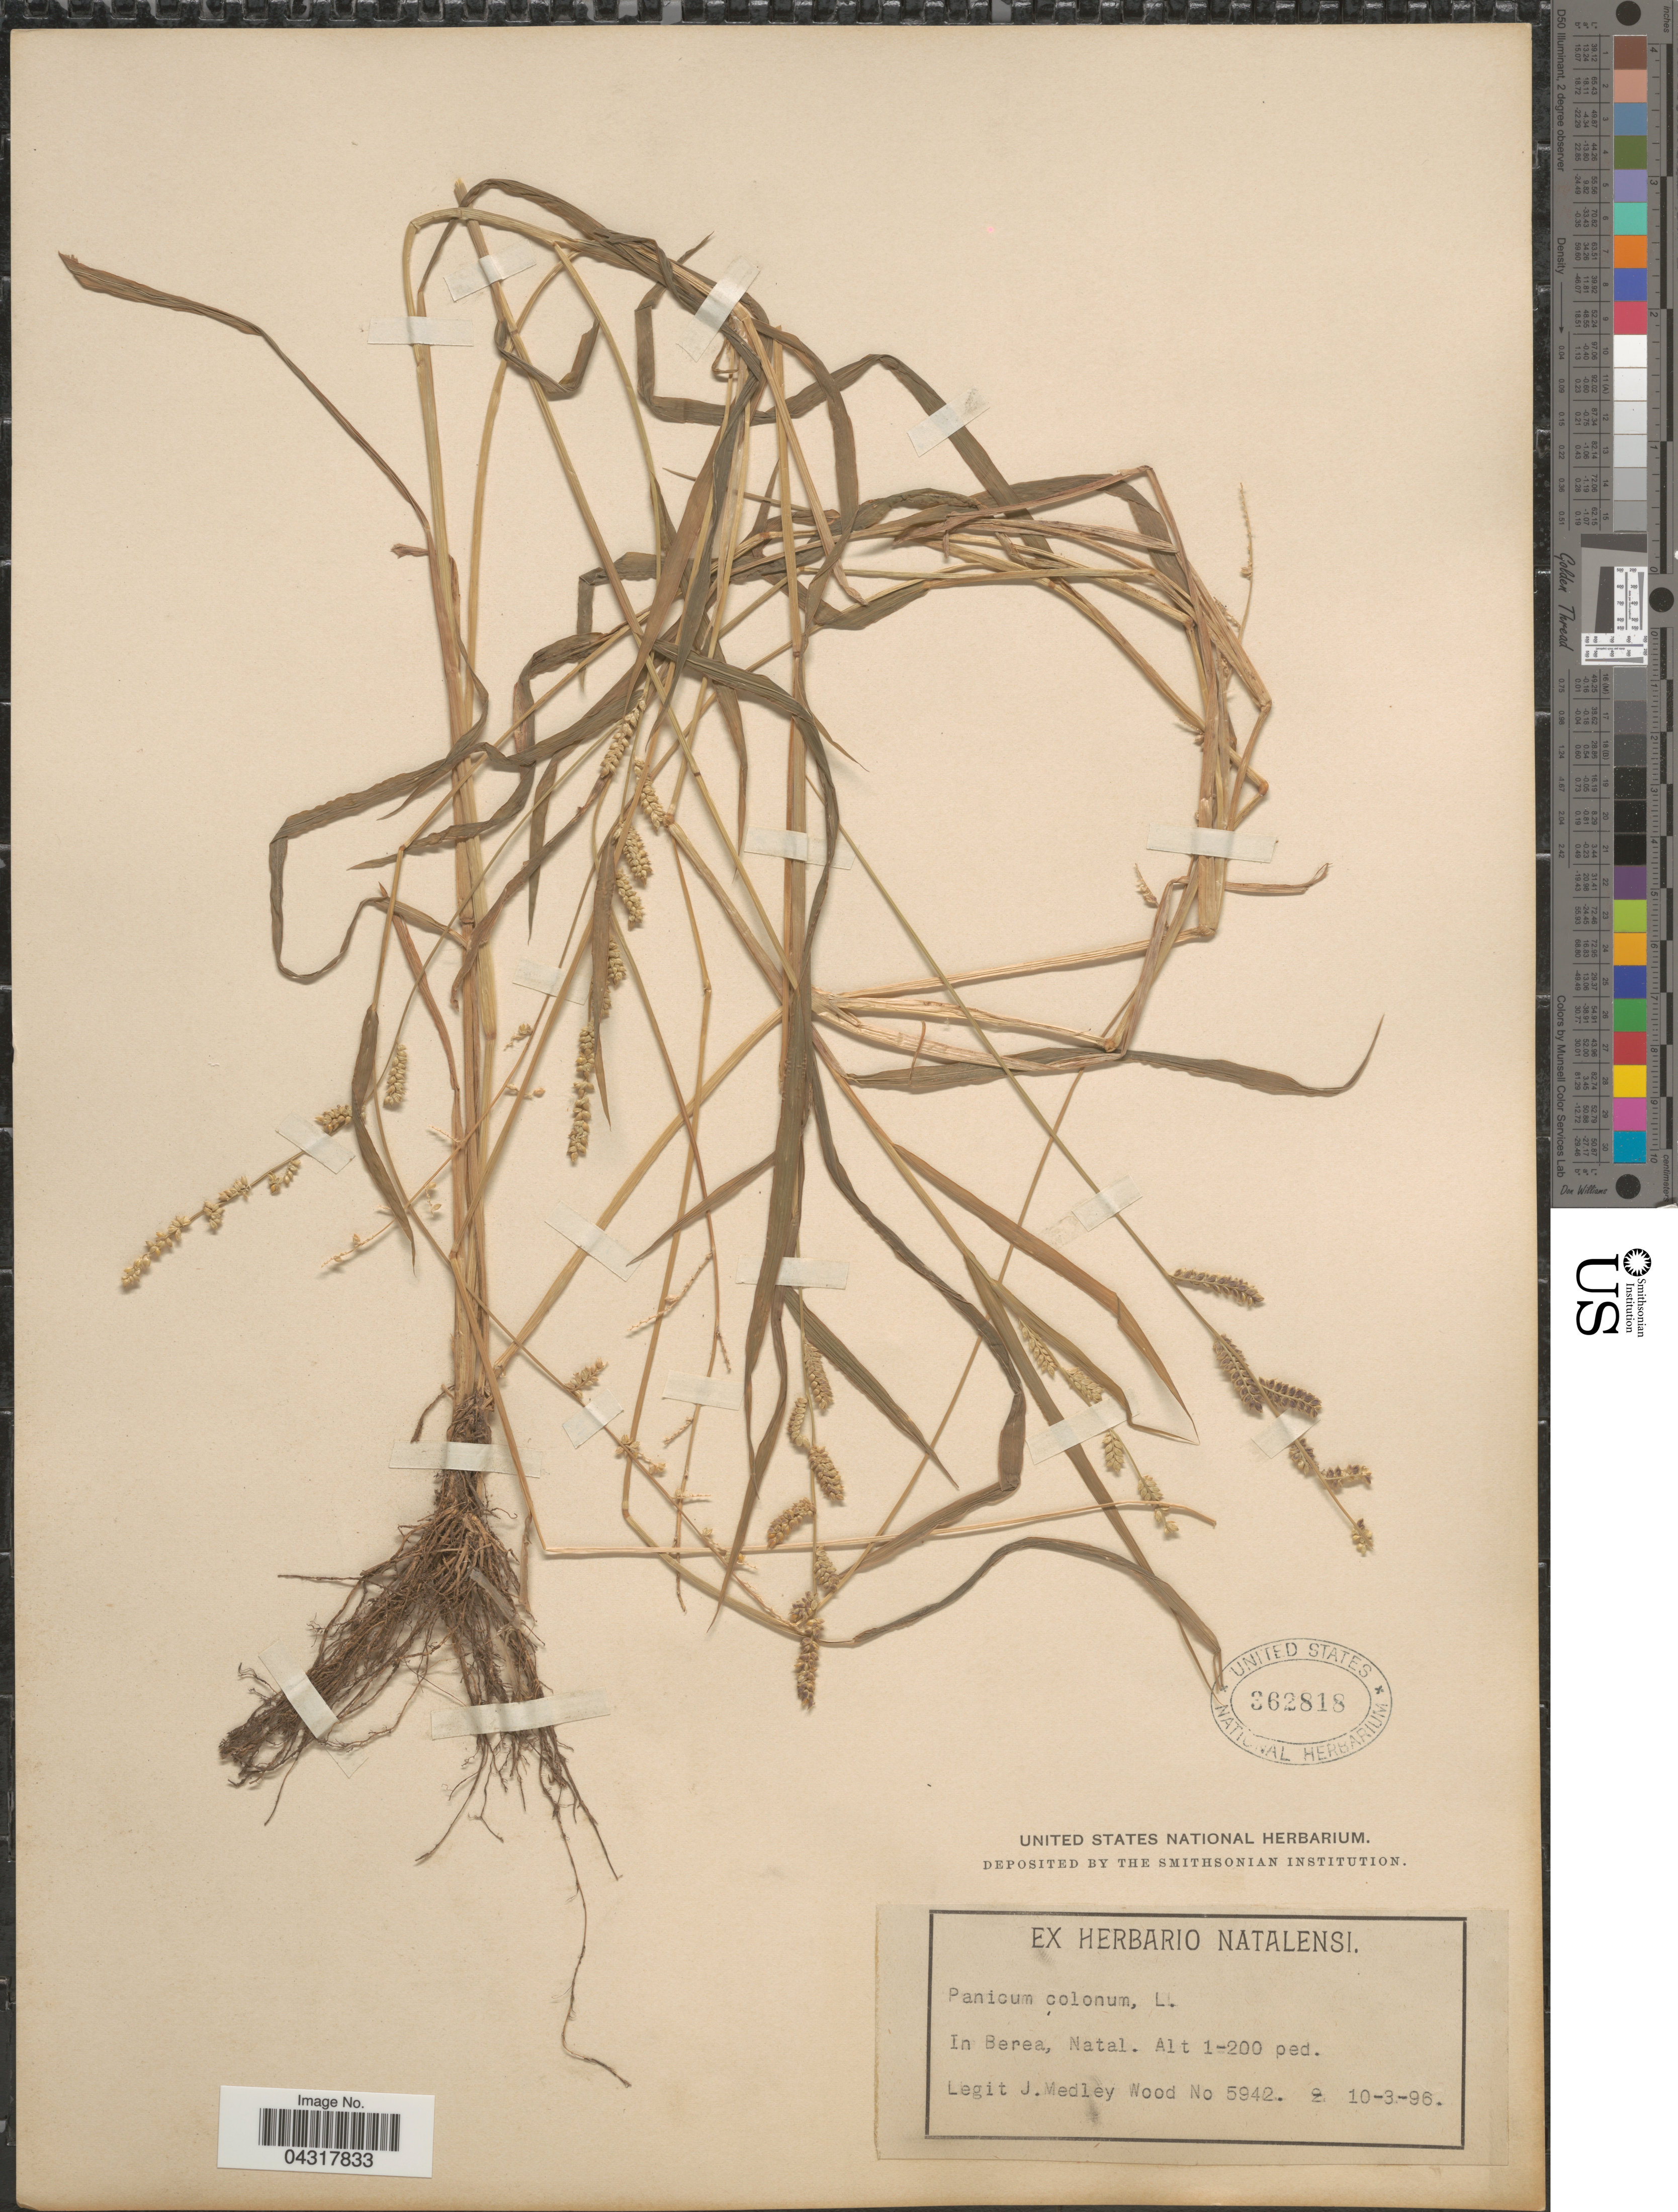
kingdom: Plantae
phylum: Tracheophyta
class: Liliopsida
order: Poales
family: Poaceae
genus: Echinochloa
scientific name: Echinochloa colona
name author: (L.) Link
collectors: J. Medley Wood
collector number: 5942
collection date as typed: Transcribed d/m/y: 10/3/96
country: South Africa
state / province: KwaZulu-Natal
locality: In Berea, Natal.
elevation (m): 30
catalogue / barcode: US 362818